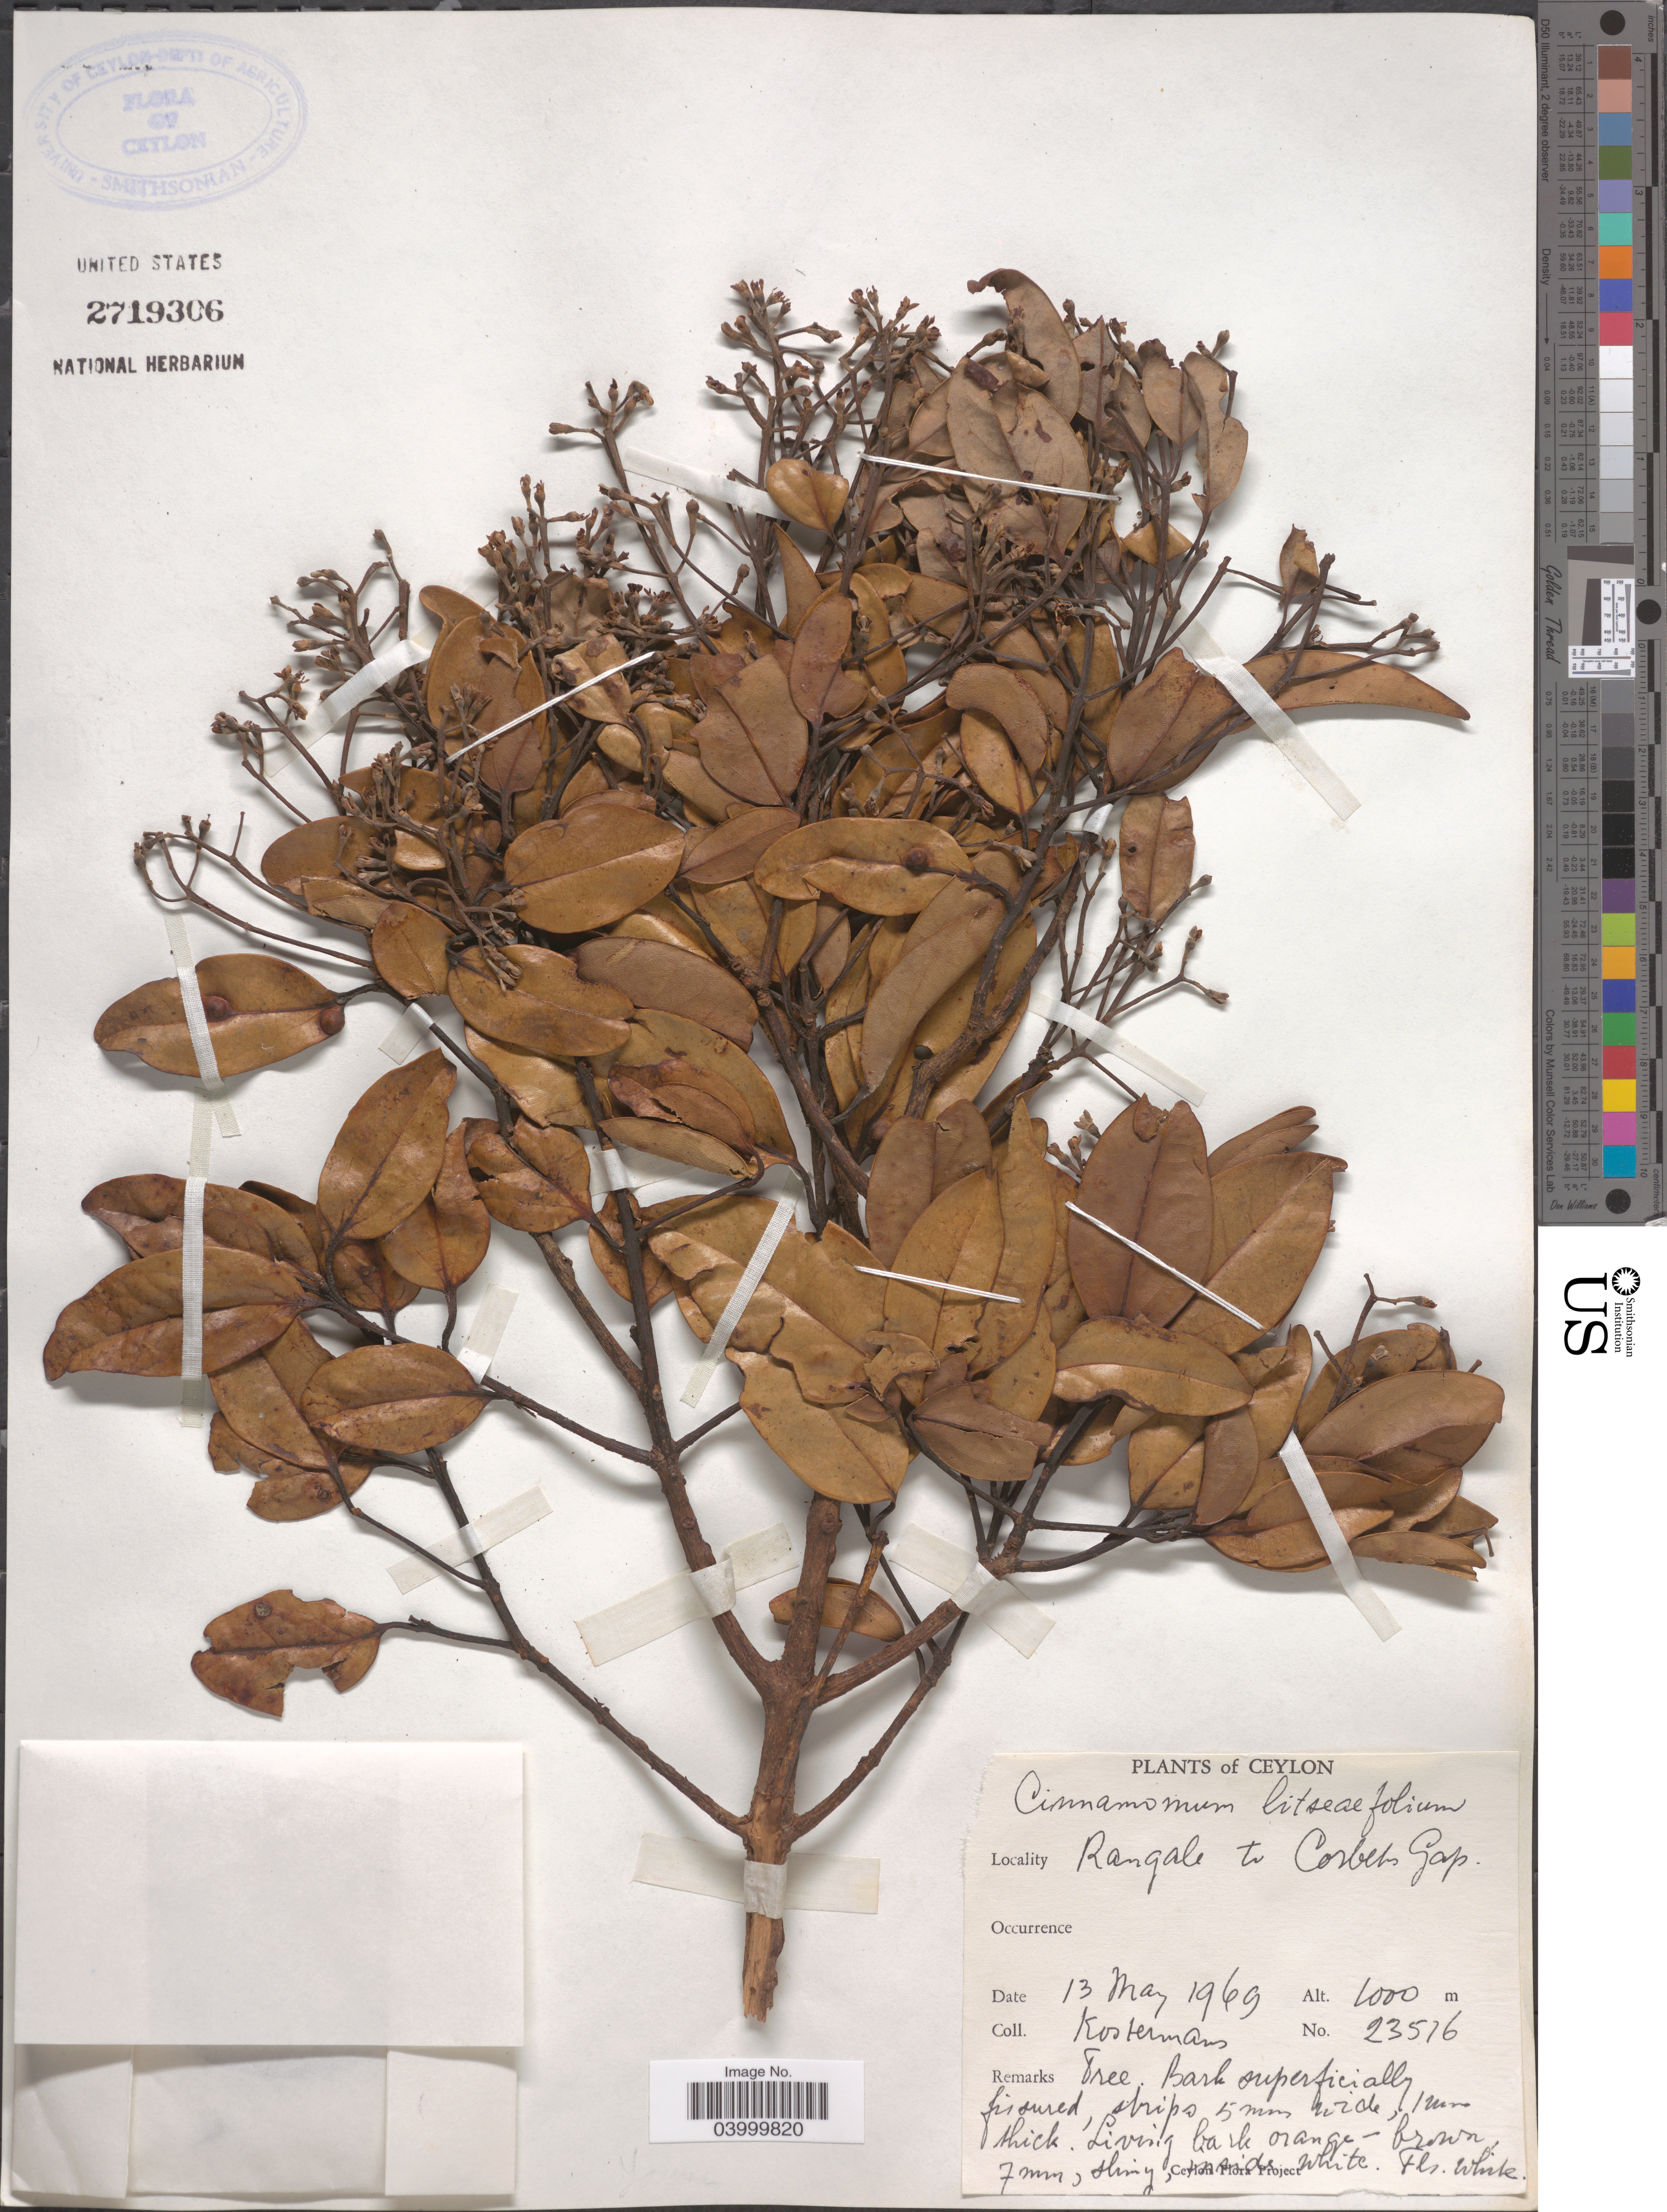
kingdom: Plantae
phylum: Tracheophyta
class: Magnoliopsida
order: Laurales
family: Lauraceae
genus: Cinnamomum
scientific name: Cinnamomum litsaeifolium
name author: Thwaites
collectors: Kostermans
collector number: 23516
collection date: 1969-05-13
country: Sri Lanka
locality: Ceylon. Rangale to Corbets Gap.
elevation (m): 1000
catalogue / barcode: US 2719306